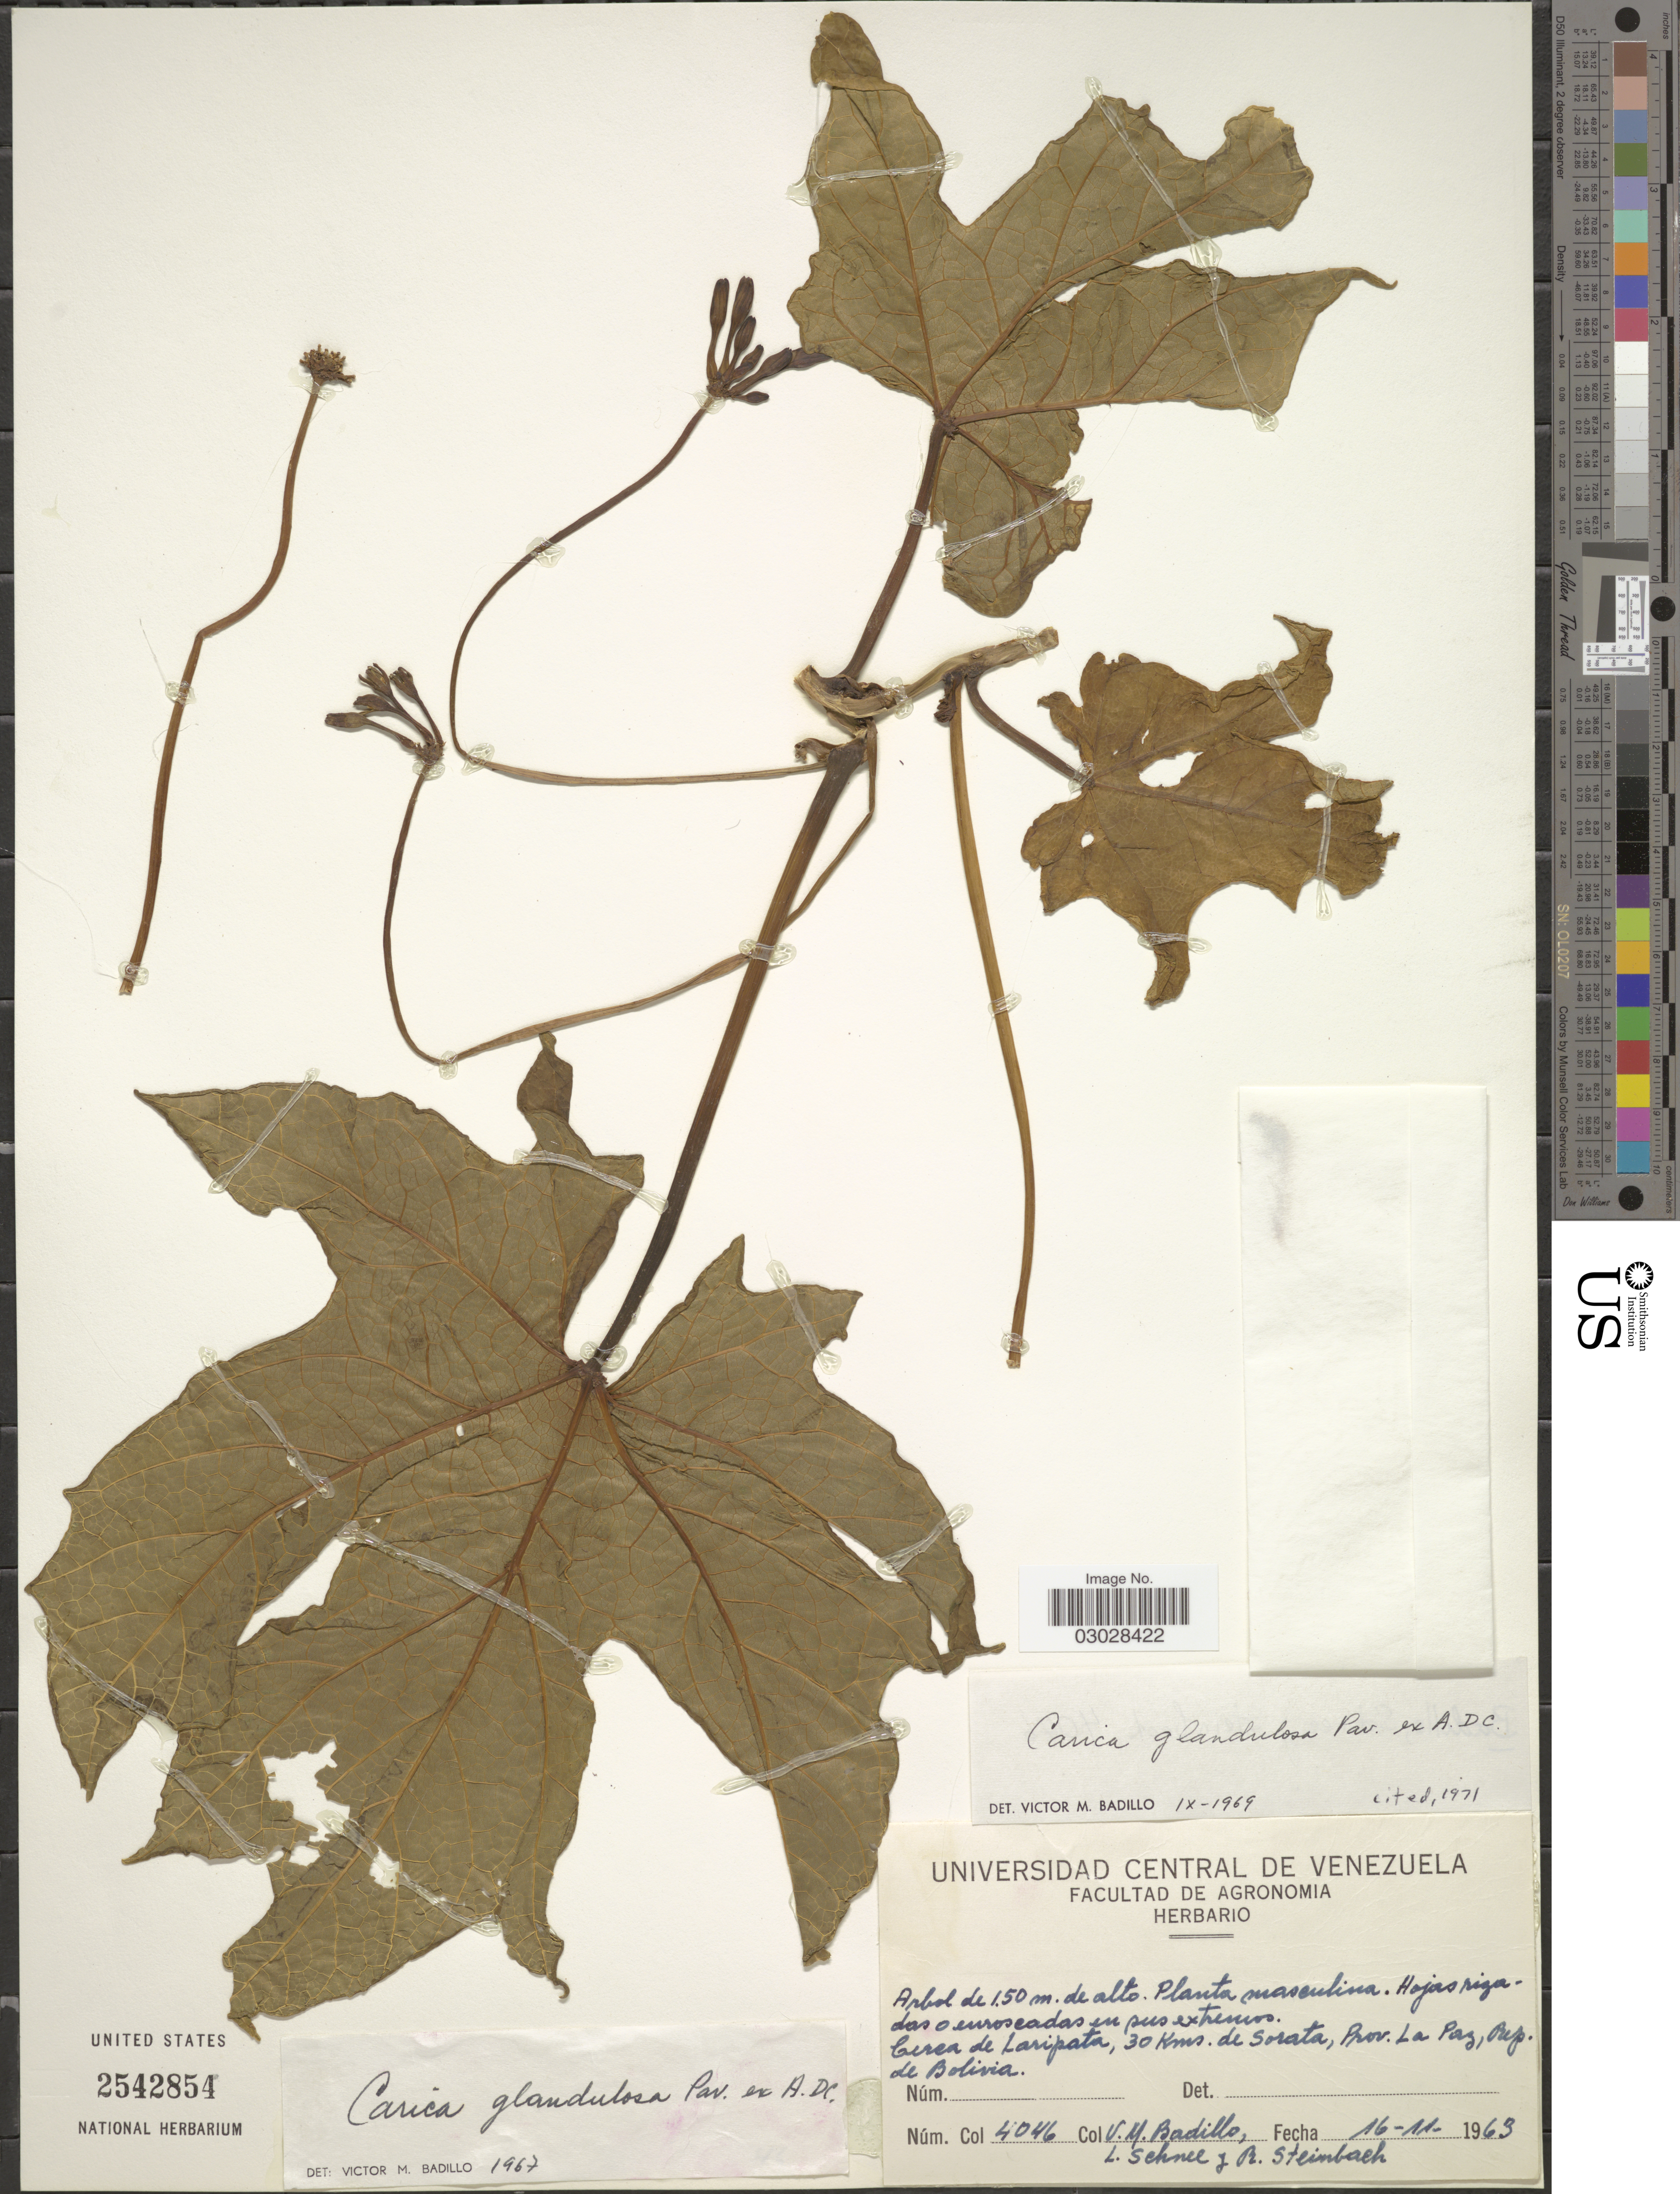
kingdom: Plantae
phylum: Tracheophyta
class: Magnoliopsida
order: Brassicales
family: Caricaceae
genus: Vasconcellea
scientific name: Vasconcellea glandulosa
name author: A. DC.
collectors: V. Badillo, L. Schnee & R. F. Steinbach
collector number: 4046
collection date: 1963-11-16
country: Bolivia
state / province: La Paz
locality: Cerca de Laripatam 30 Kms. de Sorata, Prov. La Paz.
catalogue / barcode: US 2542854